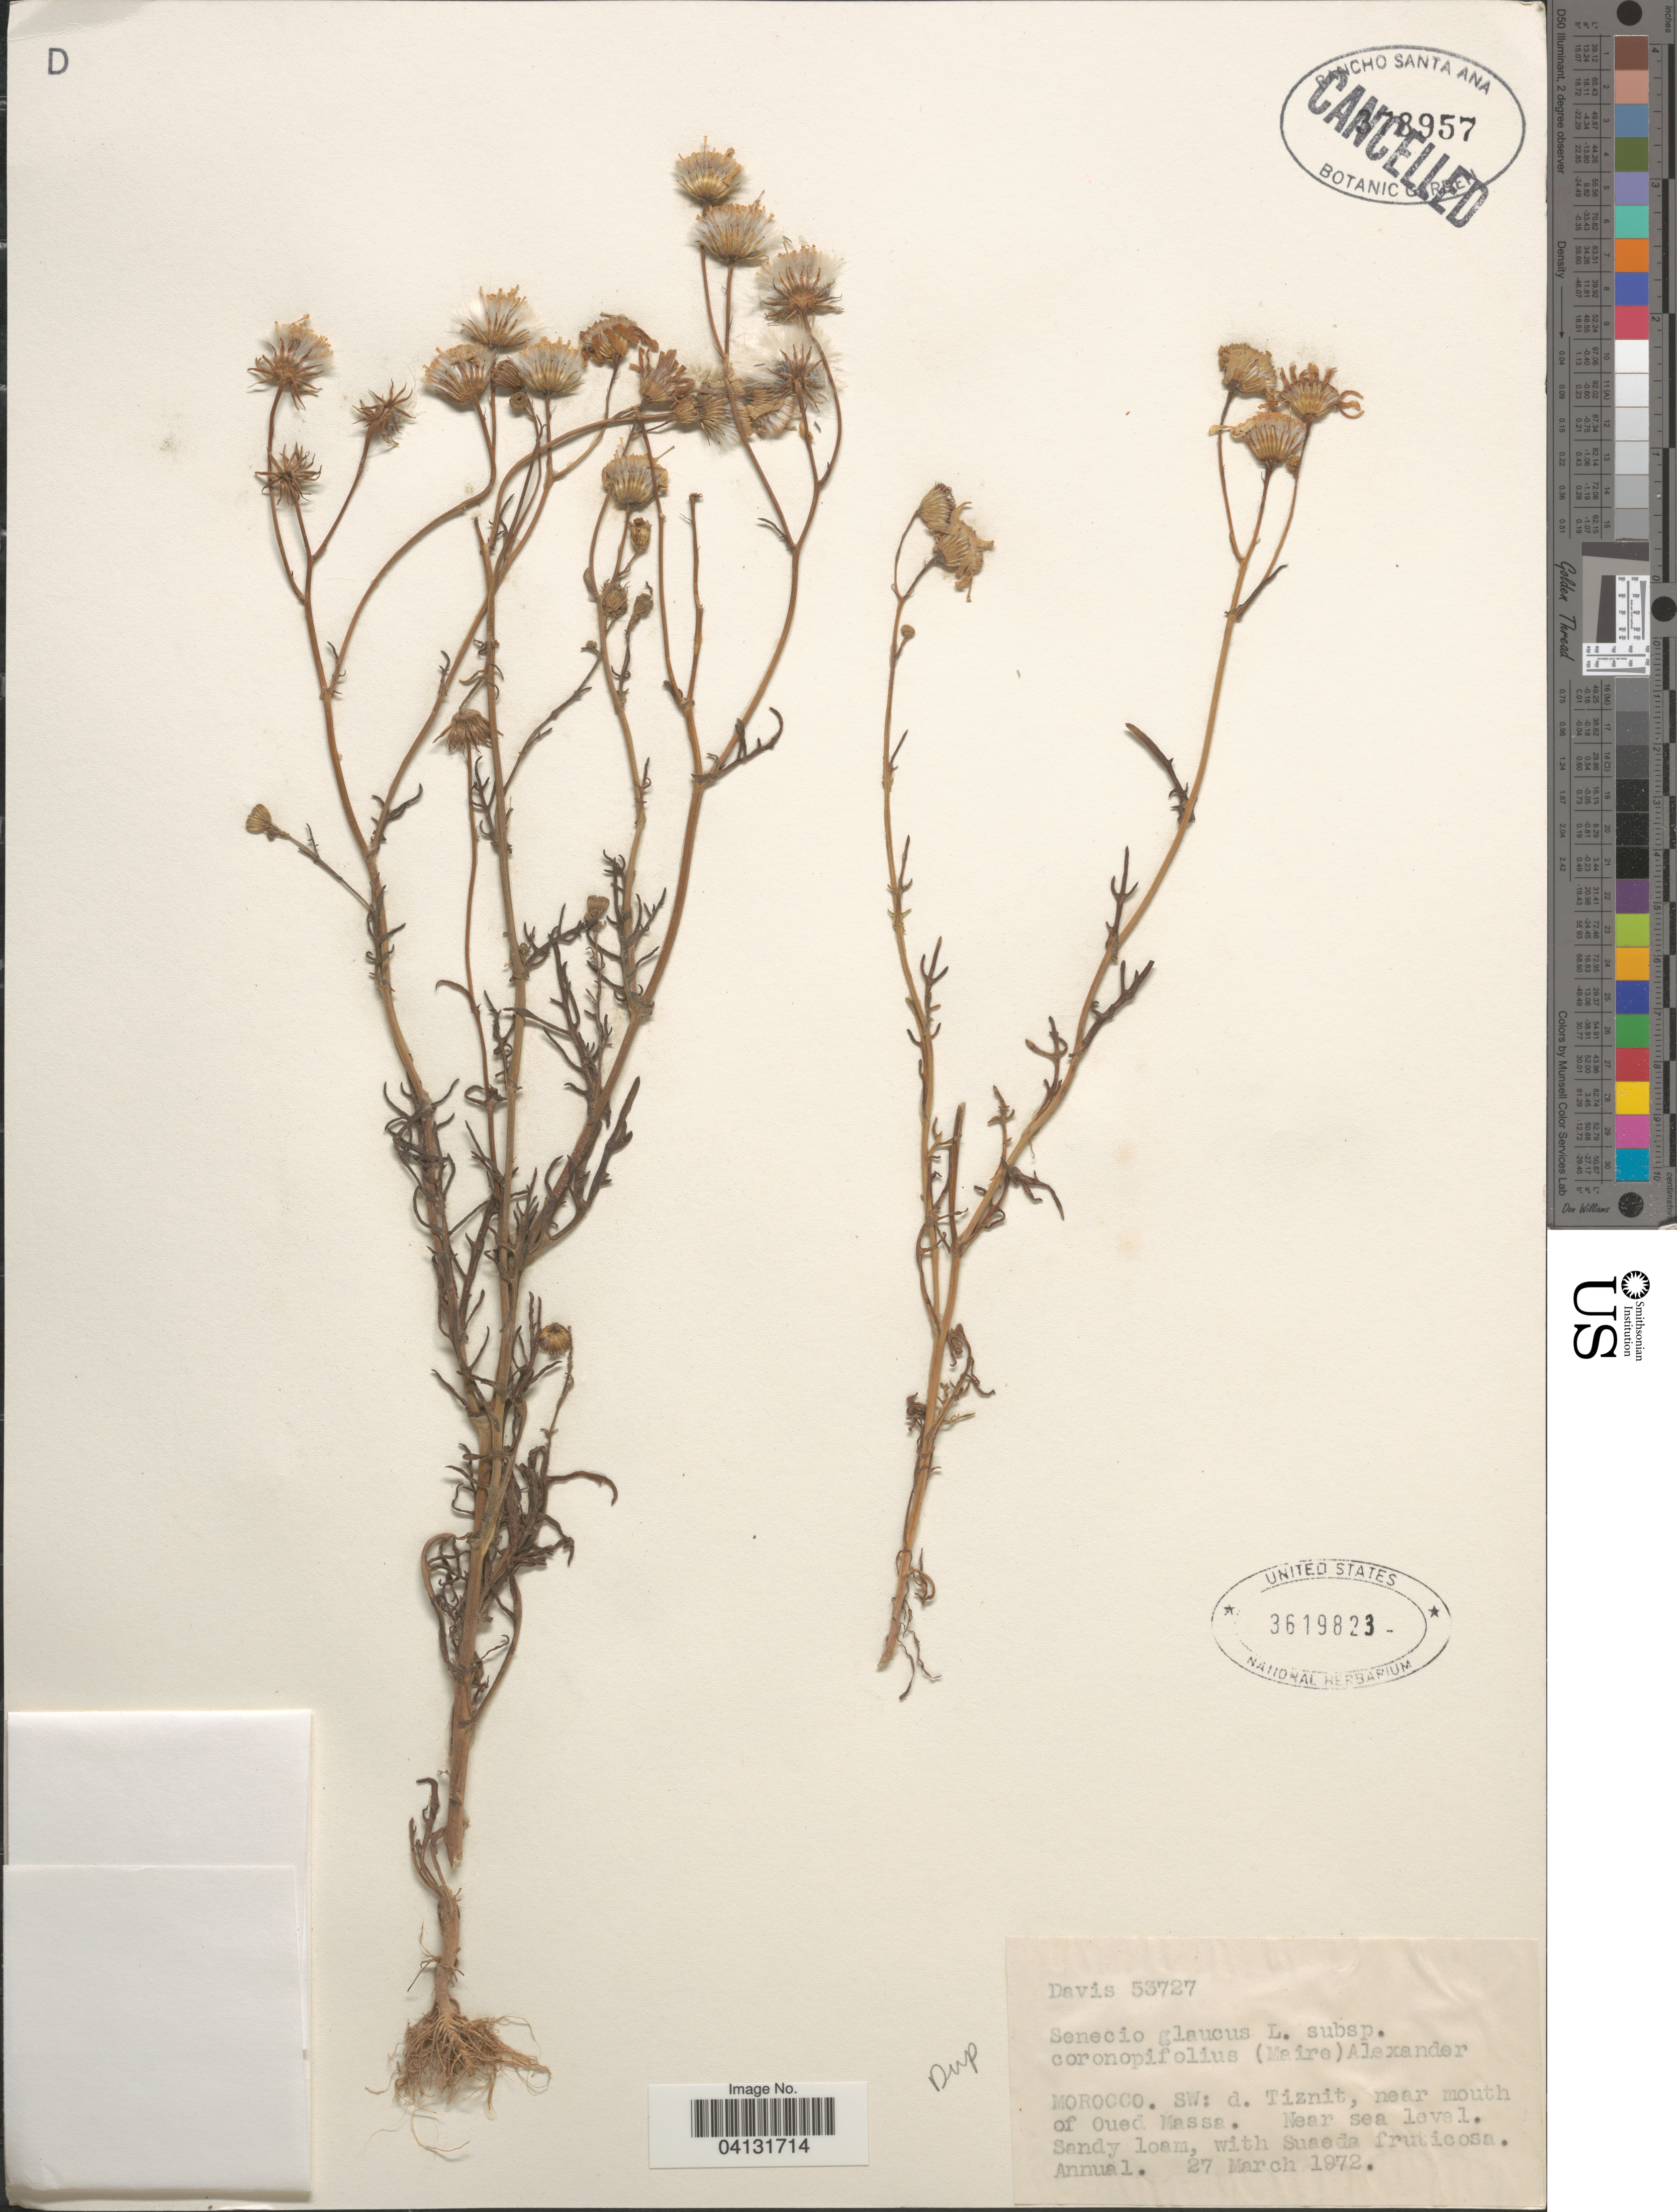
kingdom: Plantae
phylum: Tracheophyta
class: Magnoliopsida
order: Asterales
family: Asteraceae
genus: Senecio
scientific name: Senecio glaucus subsp. coronopifolius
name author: (Maire) C. Alexander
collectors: -. Davis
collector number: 53727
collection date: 1972-03-27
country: Morocco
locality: Morocco. SW: d. Tiznit, near mouth of Oued Massa.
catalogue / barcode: US 3619823